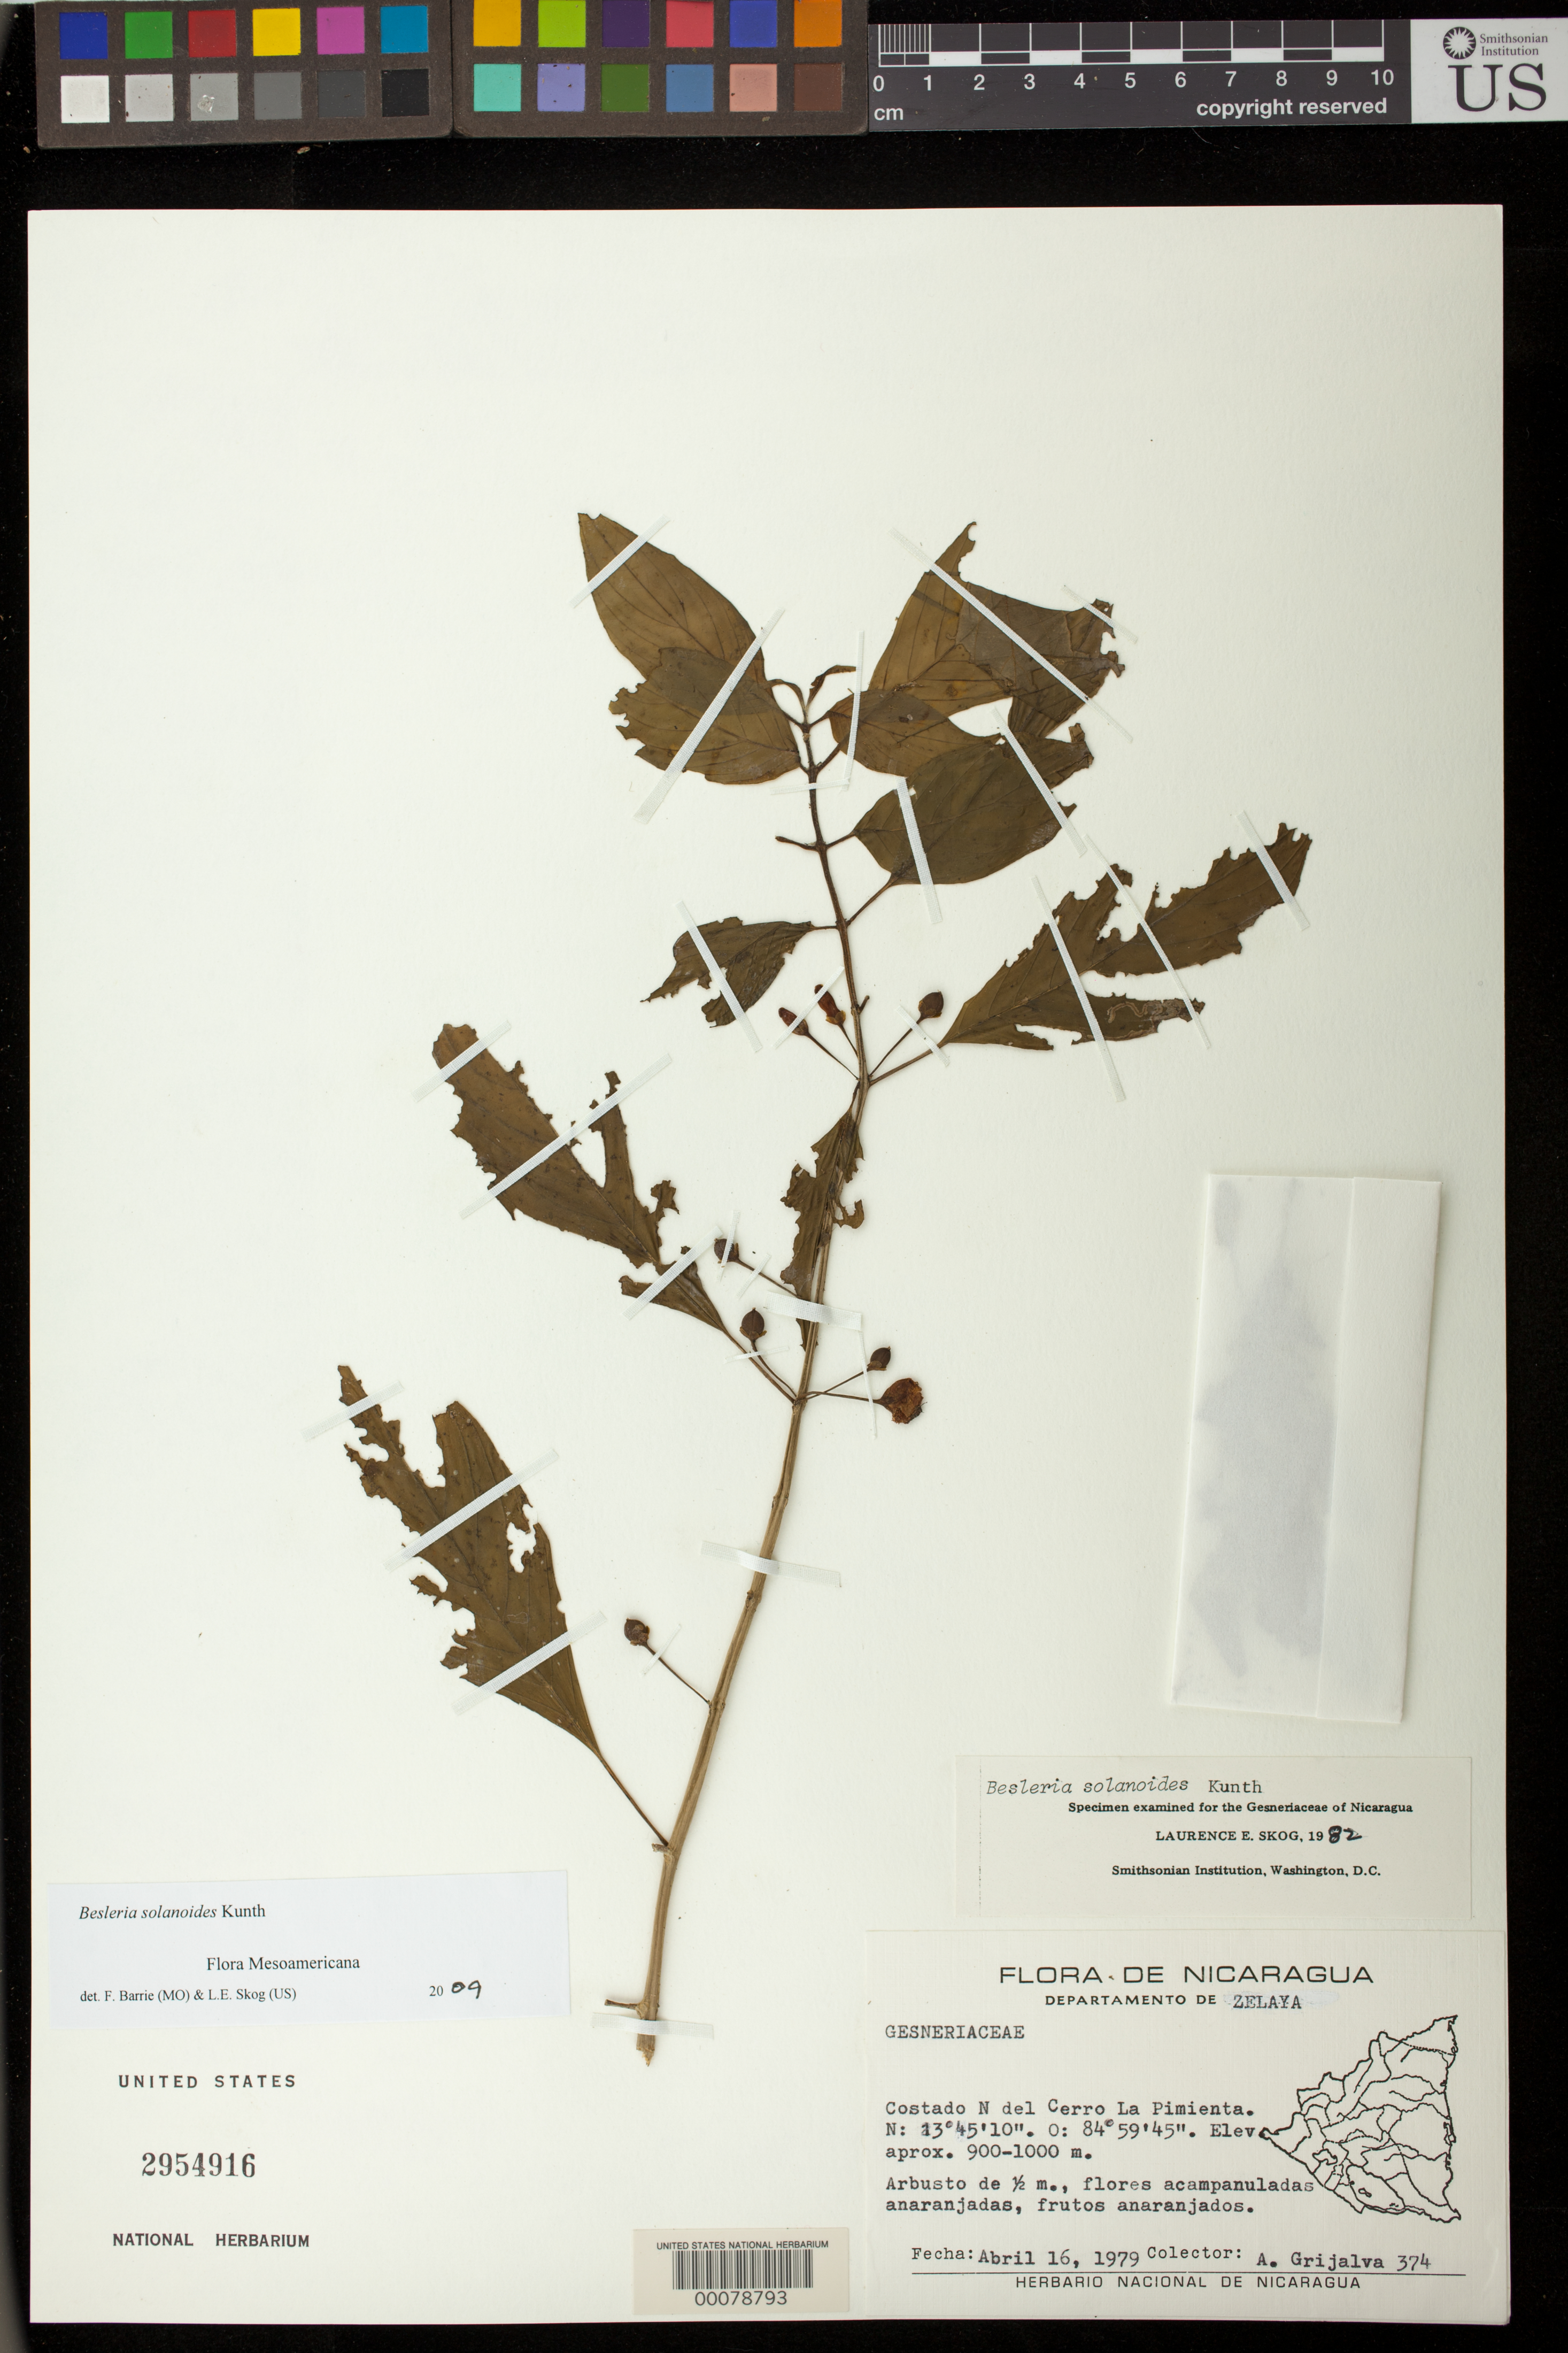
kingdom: Plantae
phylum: Tracheophyta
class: Magnoliopsida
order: Lamiales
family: Gesneriaceae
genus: Besleria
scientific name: Besleria solanoides var. solanoides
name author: Kunth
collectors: A. Grijalva P.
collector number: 374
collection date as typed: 16 Apr 1979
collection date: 1979-04-16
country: Nicaragua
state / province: Atlántico Norte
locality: Costado N del Cerro la Pimienta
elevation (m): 900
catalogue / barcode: US 2954916